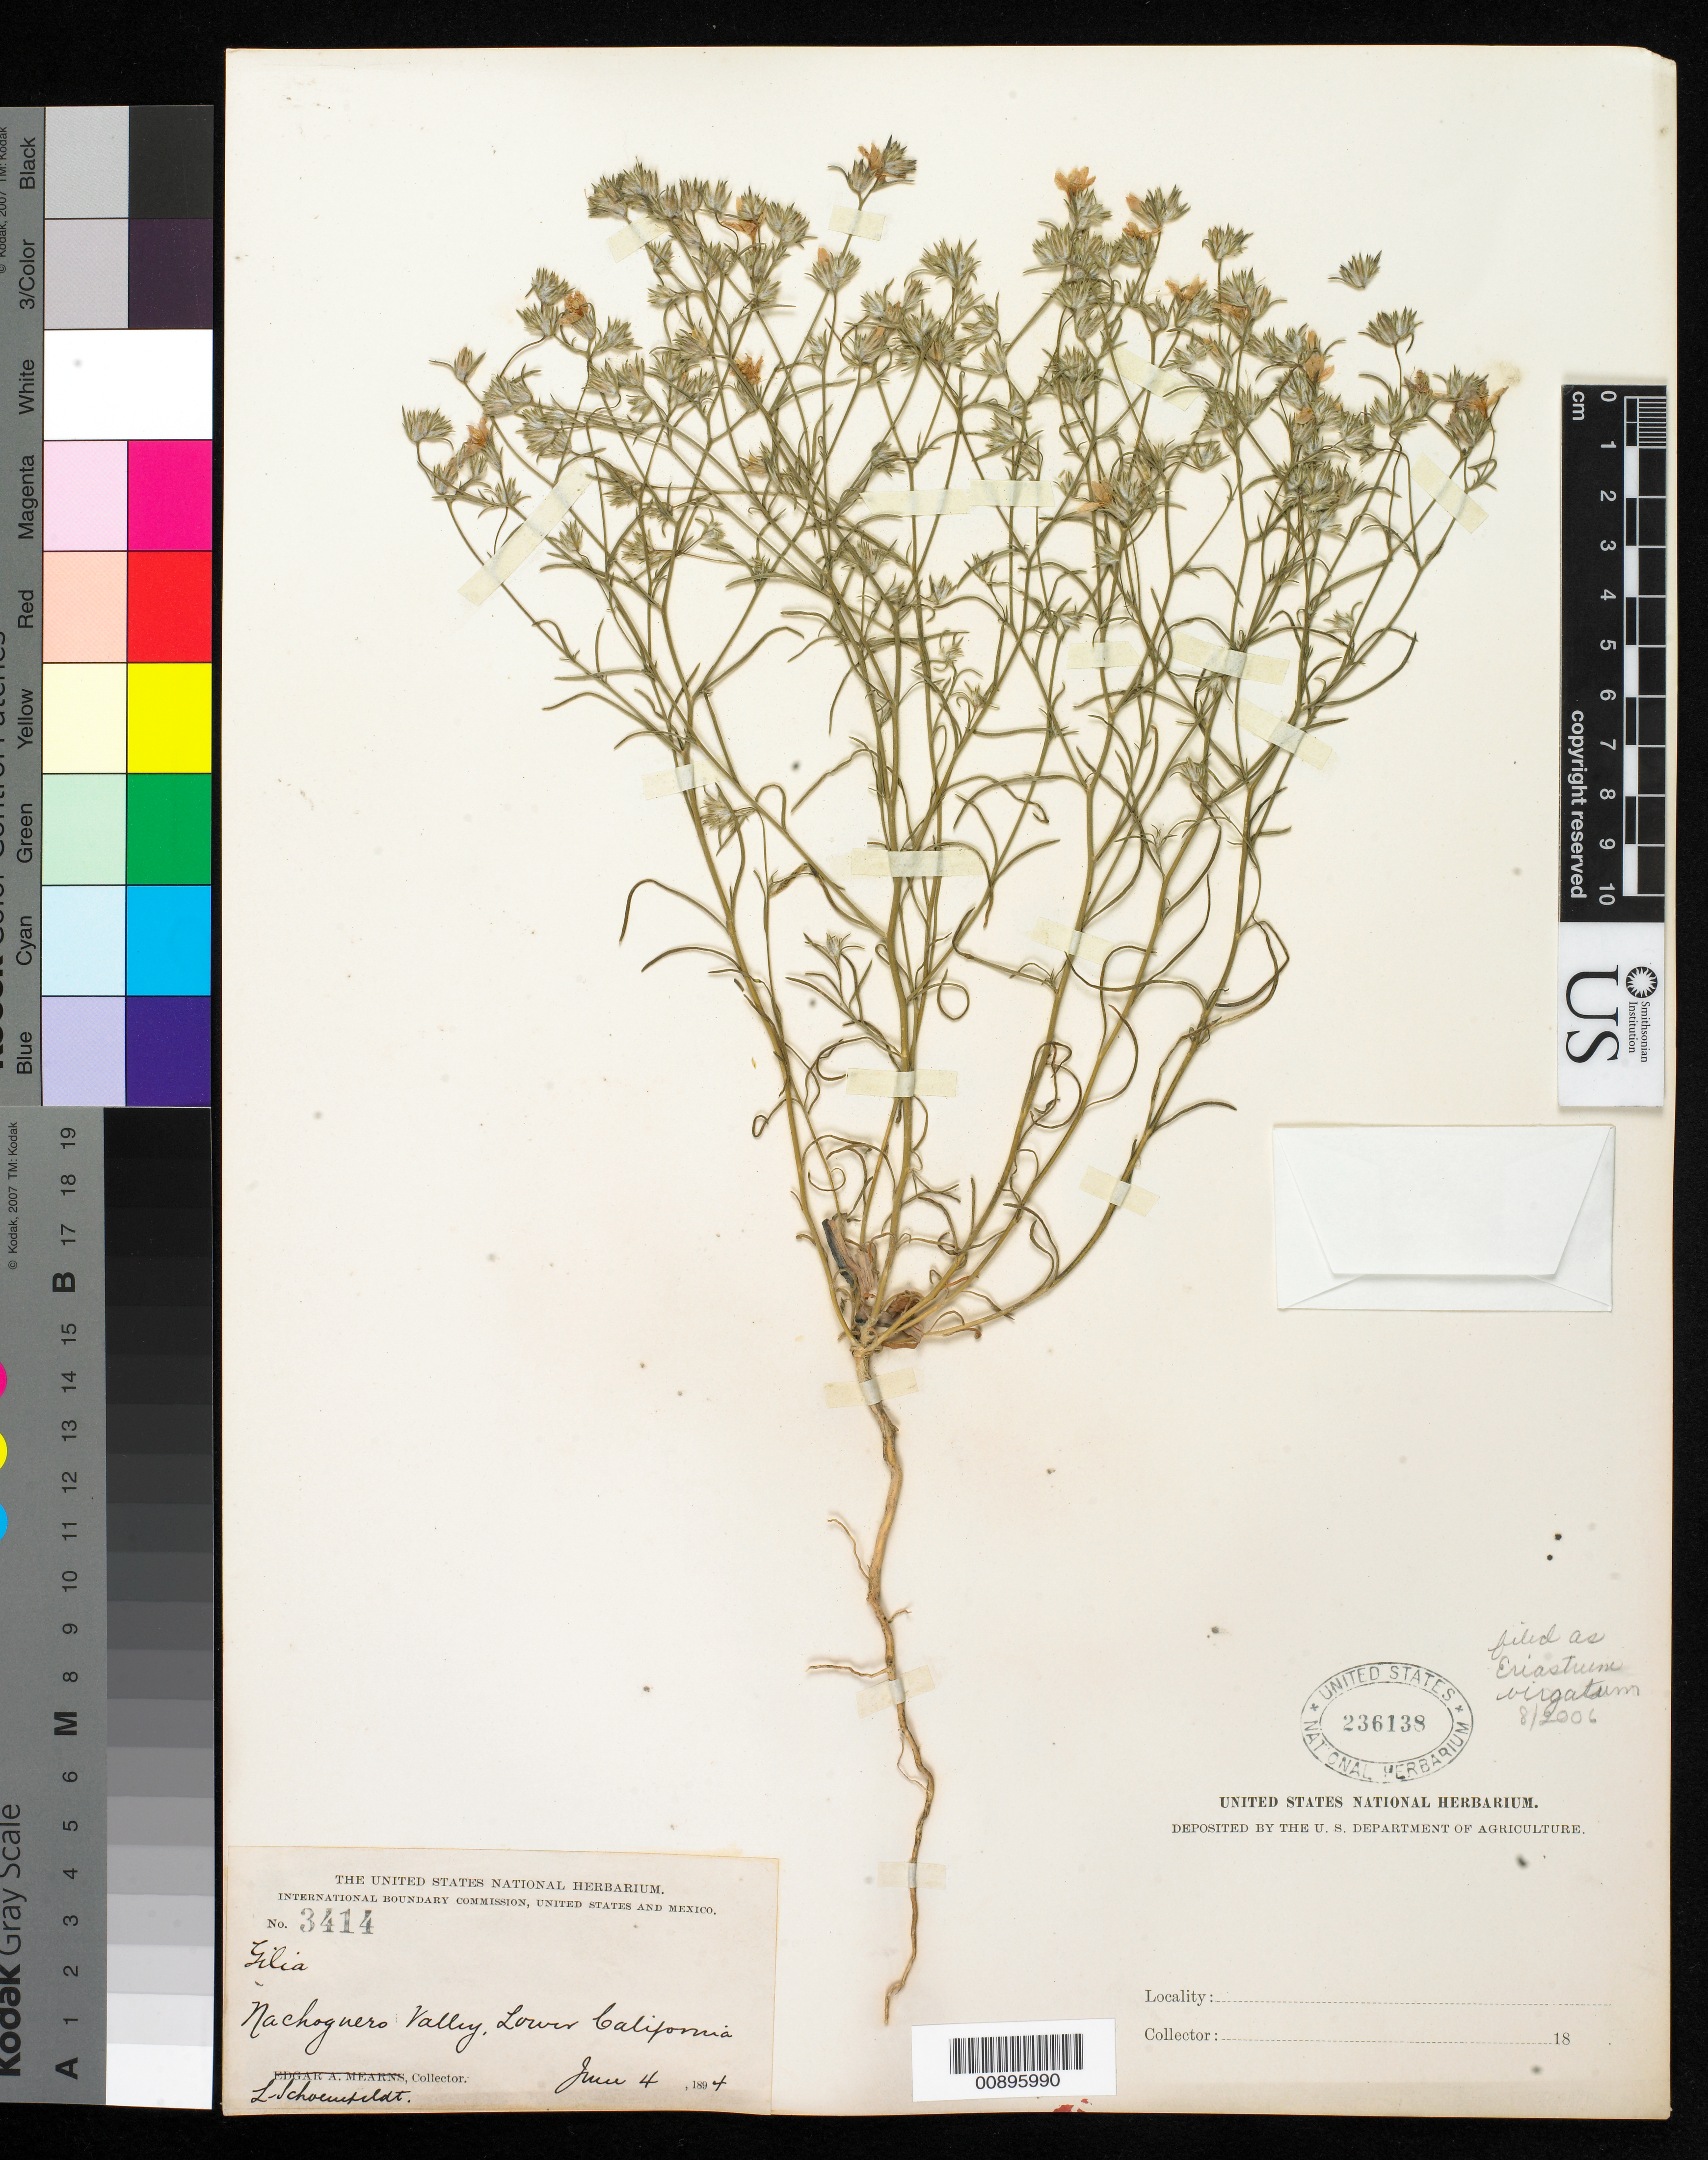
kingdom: Plantae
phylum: Tracheophyta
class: Magnoliopsida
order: Ericales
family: Polemoniaceae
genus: Eriastrum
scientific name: Eriastrum virgatum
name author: (Benth.) H. Mason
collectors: L. Schoenfeldt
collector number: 3414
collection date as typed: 04 Jun 1894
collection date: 1894-06-04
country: Mexico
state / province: Baja California Norte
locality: Nachoguero Valley, Baja California.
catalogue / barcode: US 236138